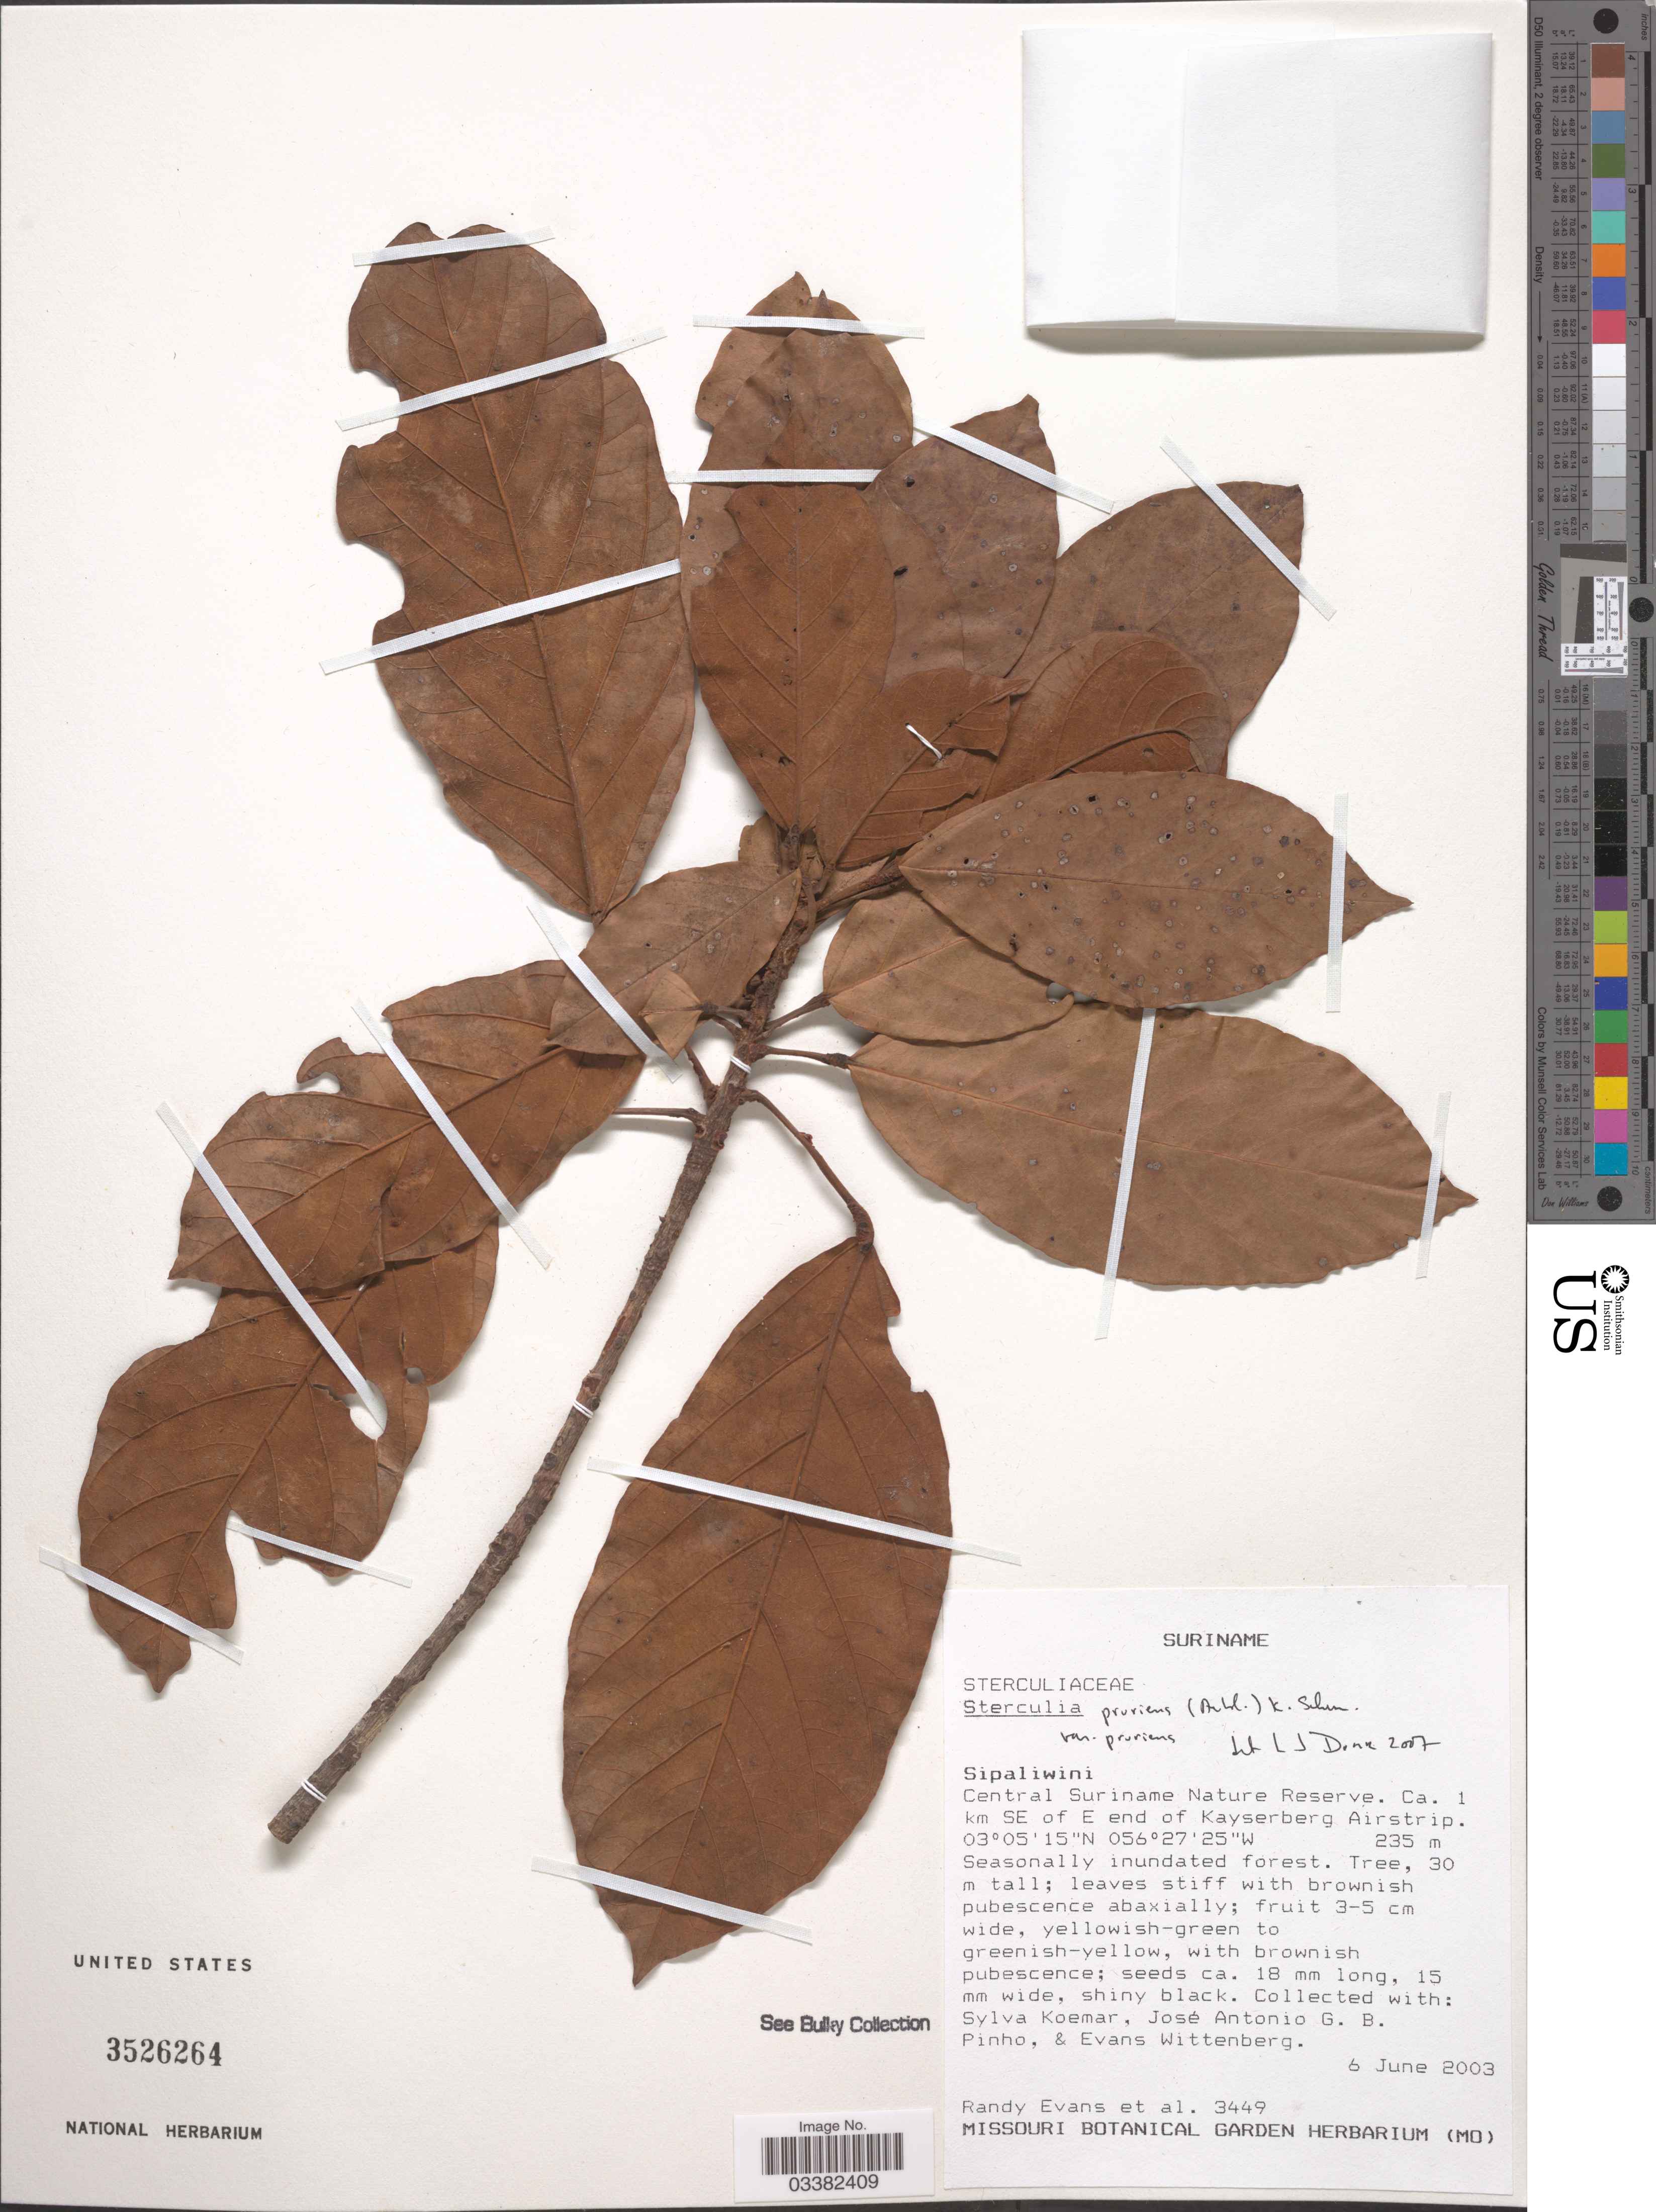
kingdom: Plantae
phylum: Tracheophyta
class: Magnoliopsida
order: Malvales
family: Malvaceae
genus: Sterculia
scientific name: Sterculia pruriens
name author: (Aubl.) K. Schum.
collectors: R. Evans, S. Koemar, J. Pinho & E. Wittenberg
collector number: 3449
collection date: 2003-06-06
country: Suriname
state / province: Sipaliwini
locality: Central Suriname Nature Reserve. Ca. 1 km SE of E end of Kayserberg Airstrip.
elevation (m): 235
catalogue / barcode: US 3526264